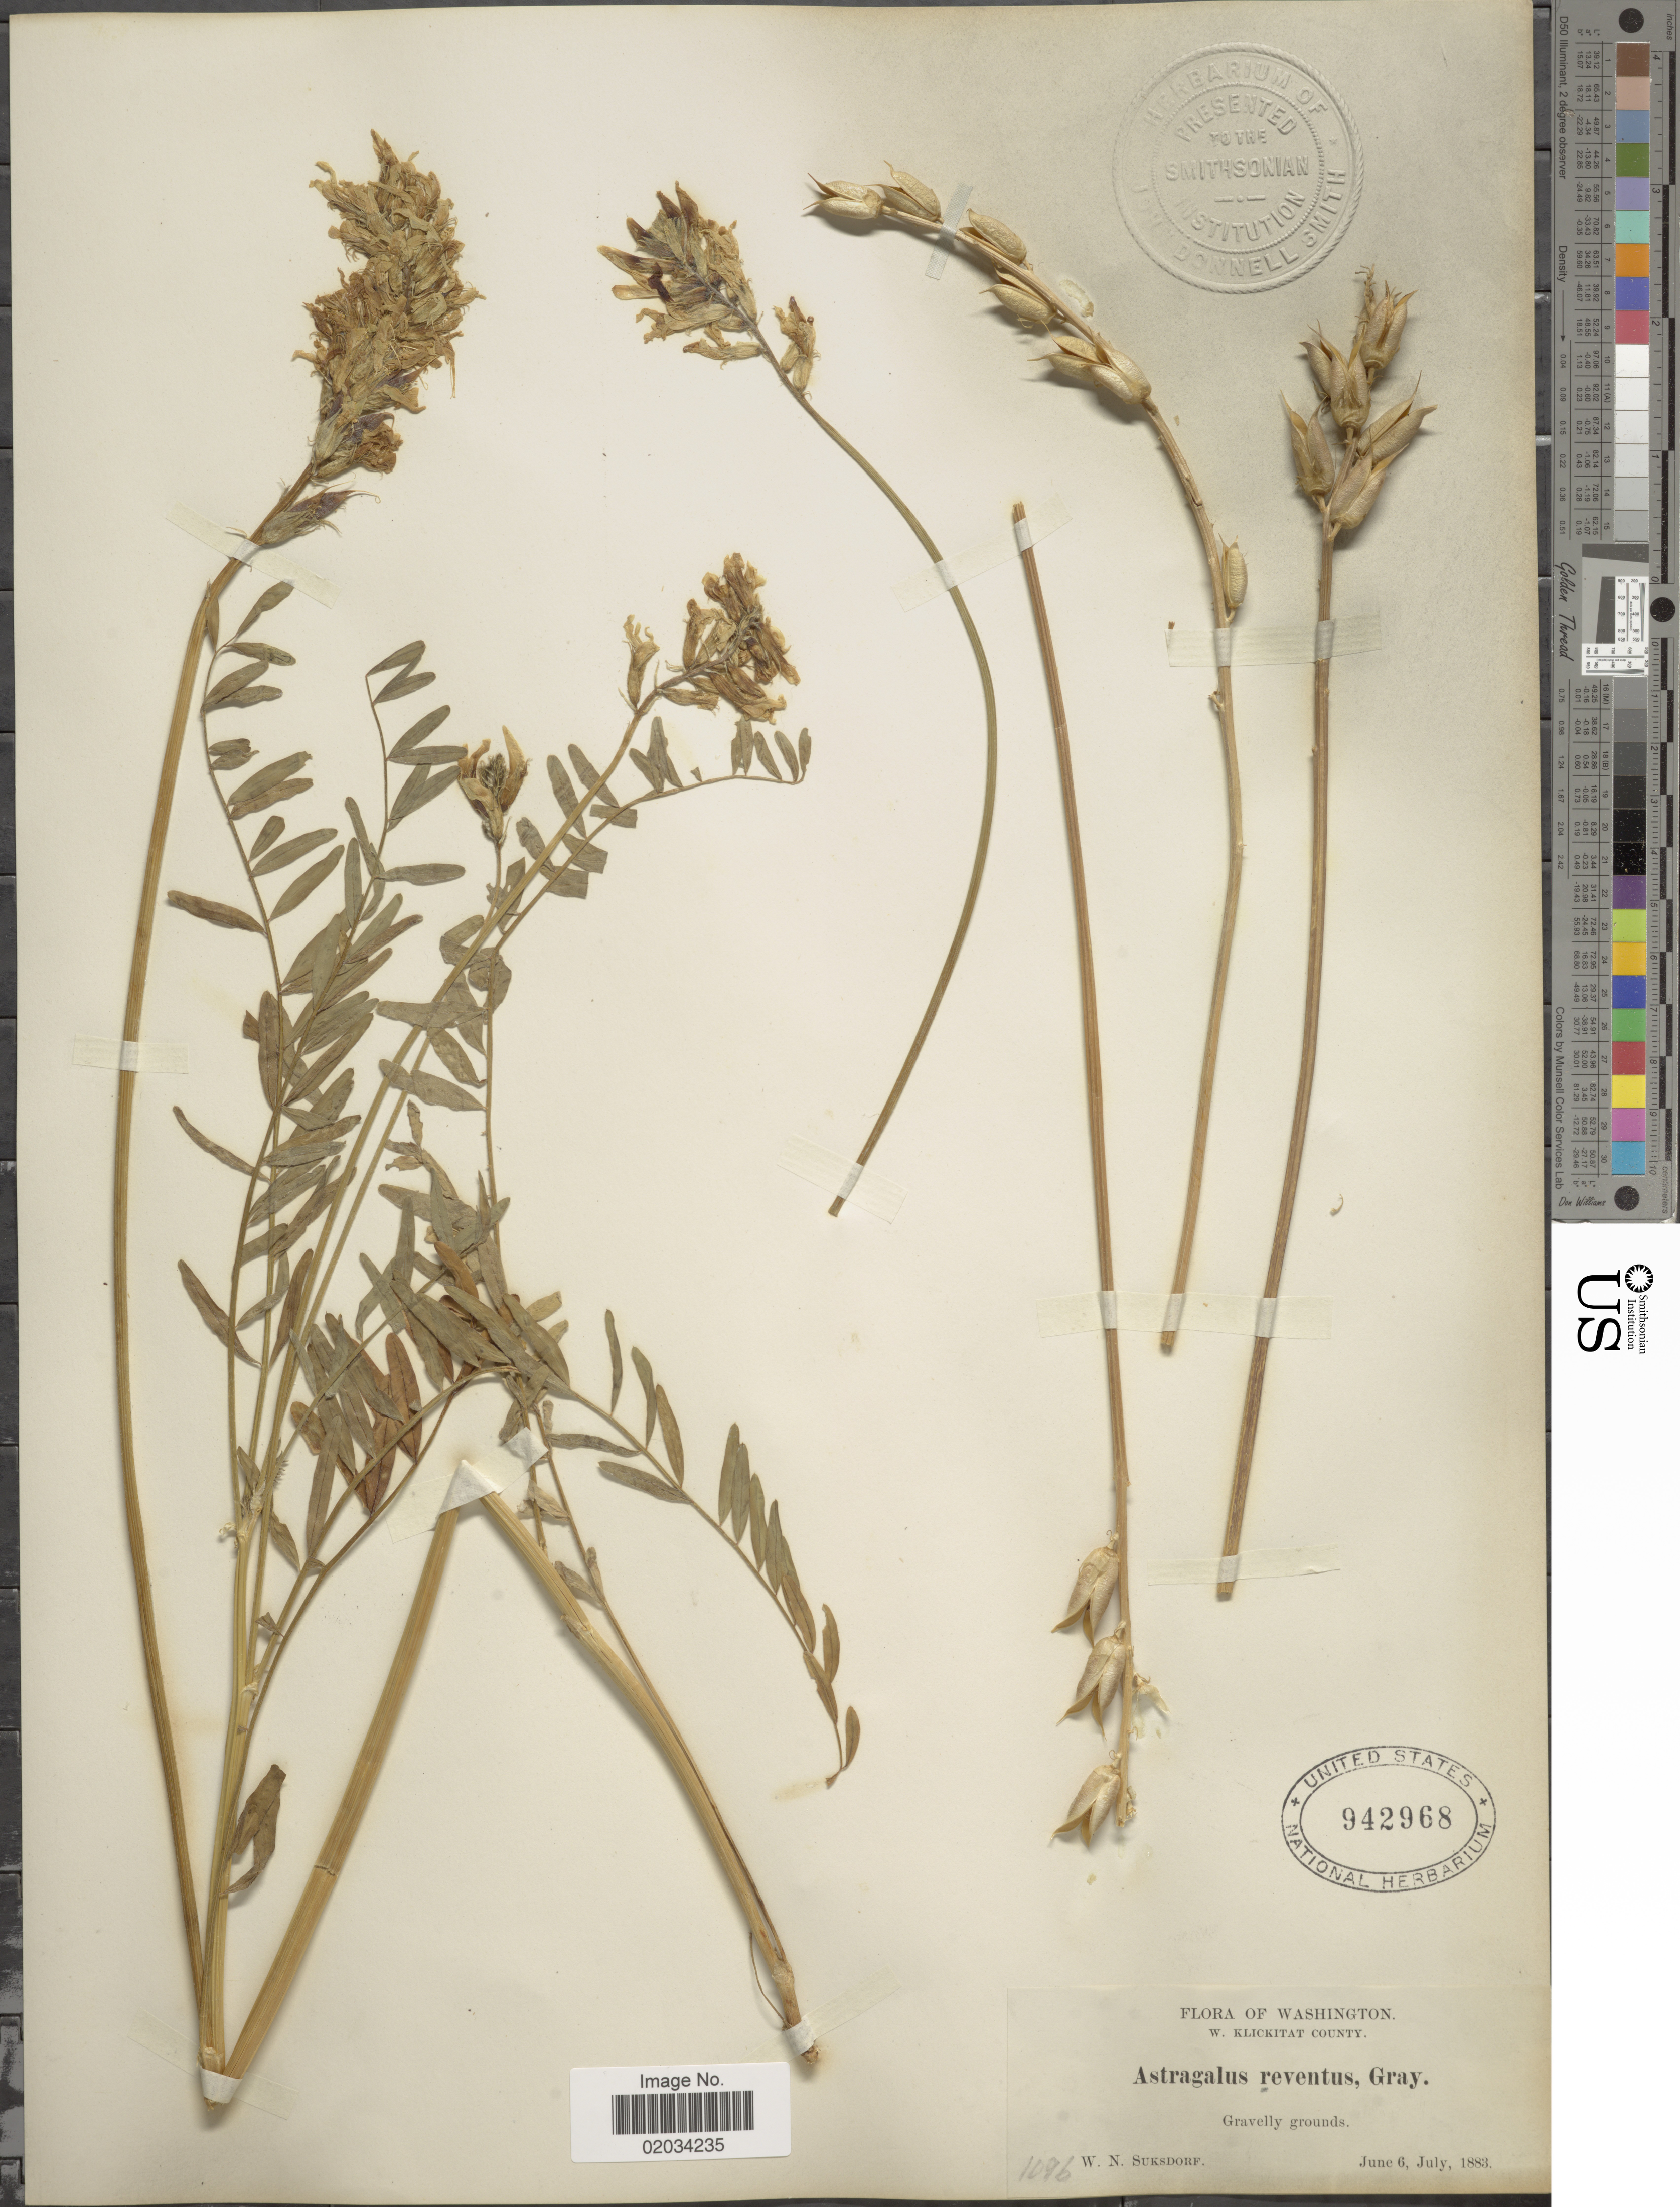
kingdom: Plantae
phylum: Tracheophyta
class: Magnoliopsida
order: Fabales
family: Fabaceae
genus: Astragalus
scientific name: Astragalus reventiformis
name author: (Rydb.) Barneby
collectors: W. N. Suksdorf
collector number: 1096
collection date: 1883-06-06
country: United States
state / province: Washington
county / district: Klickitat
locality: W. Klickitat County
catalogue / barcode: US 942968